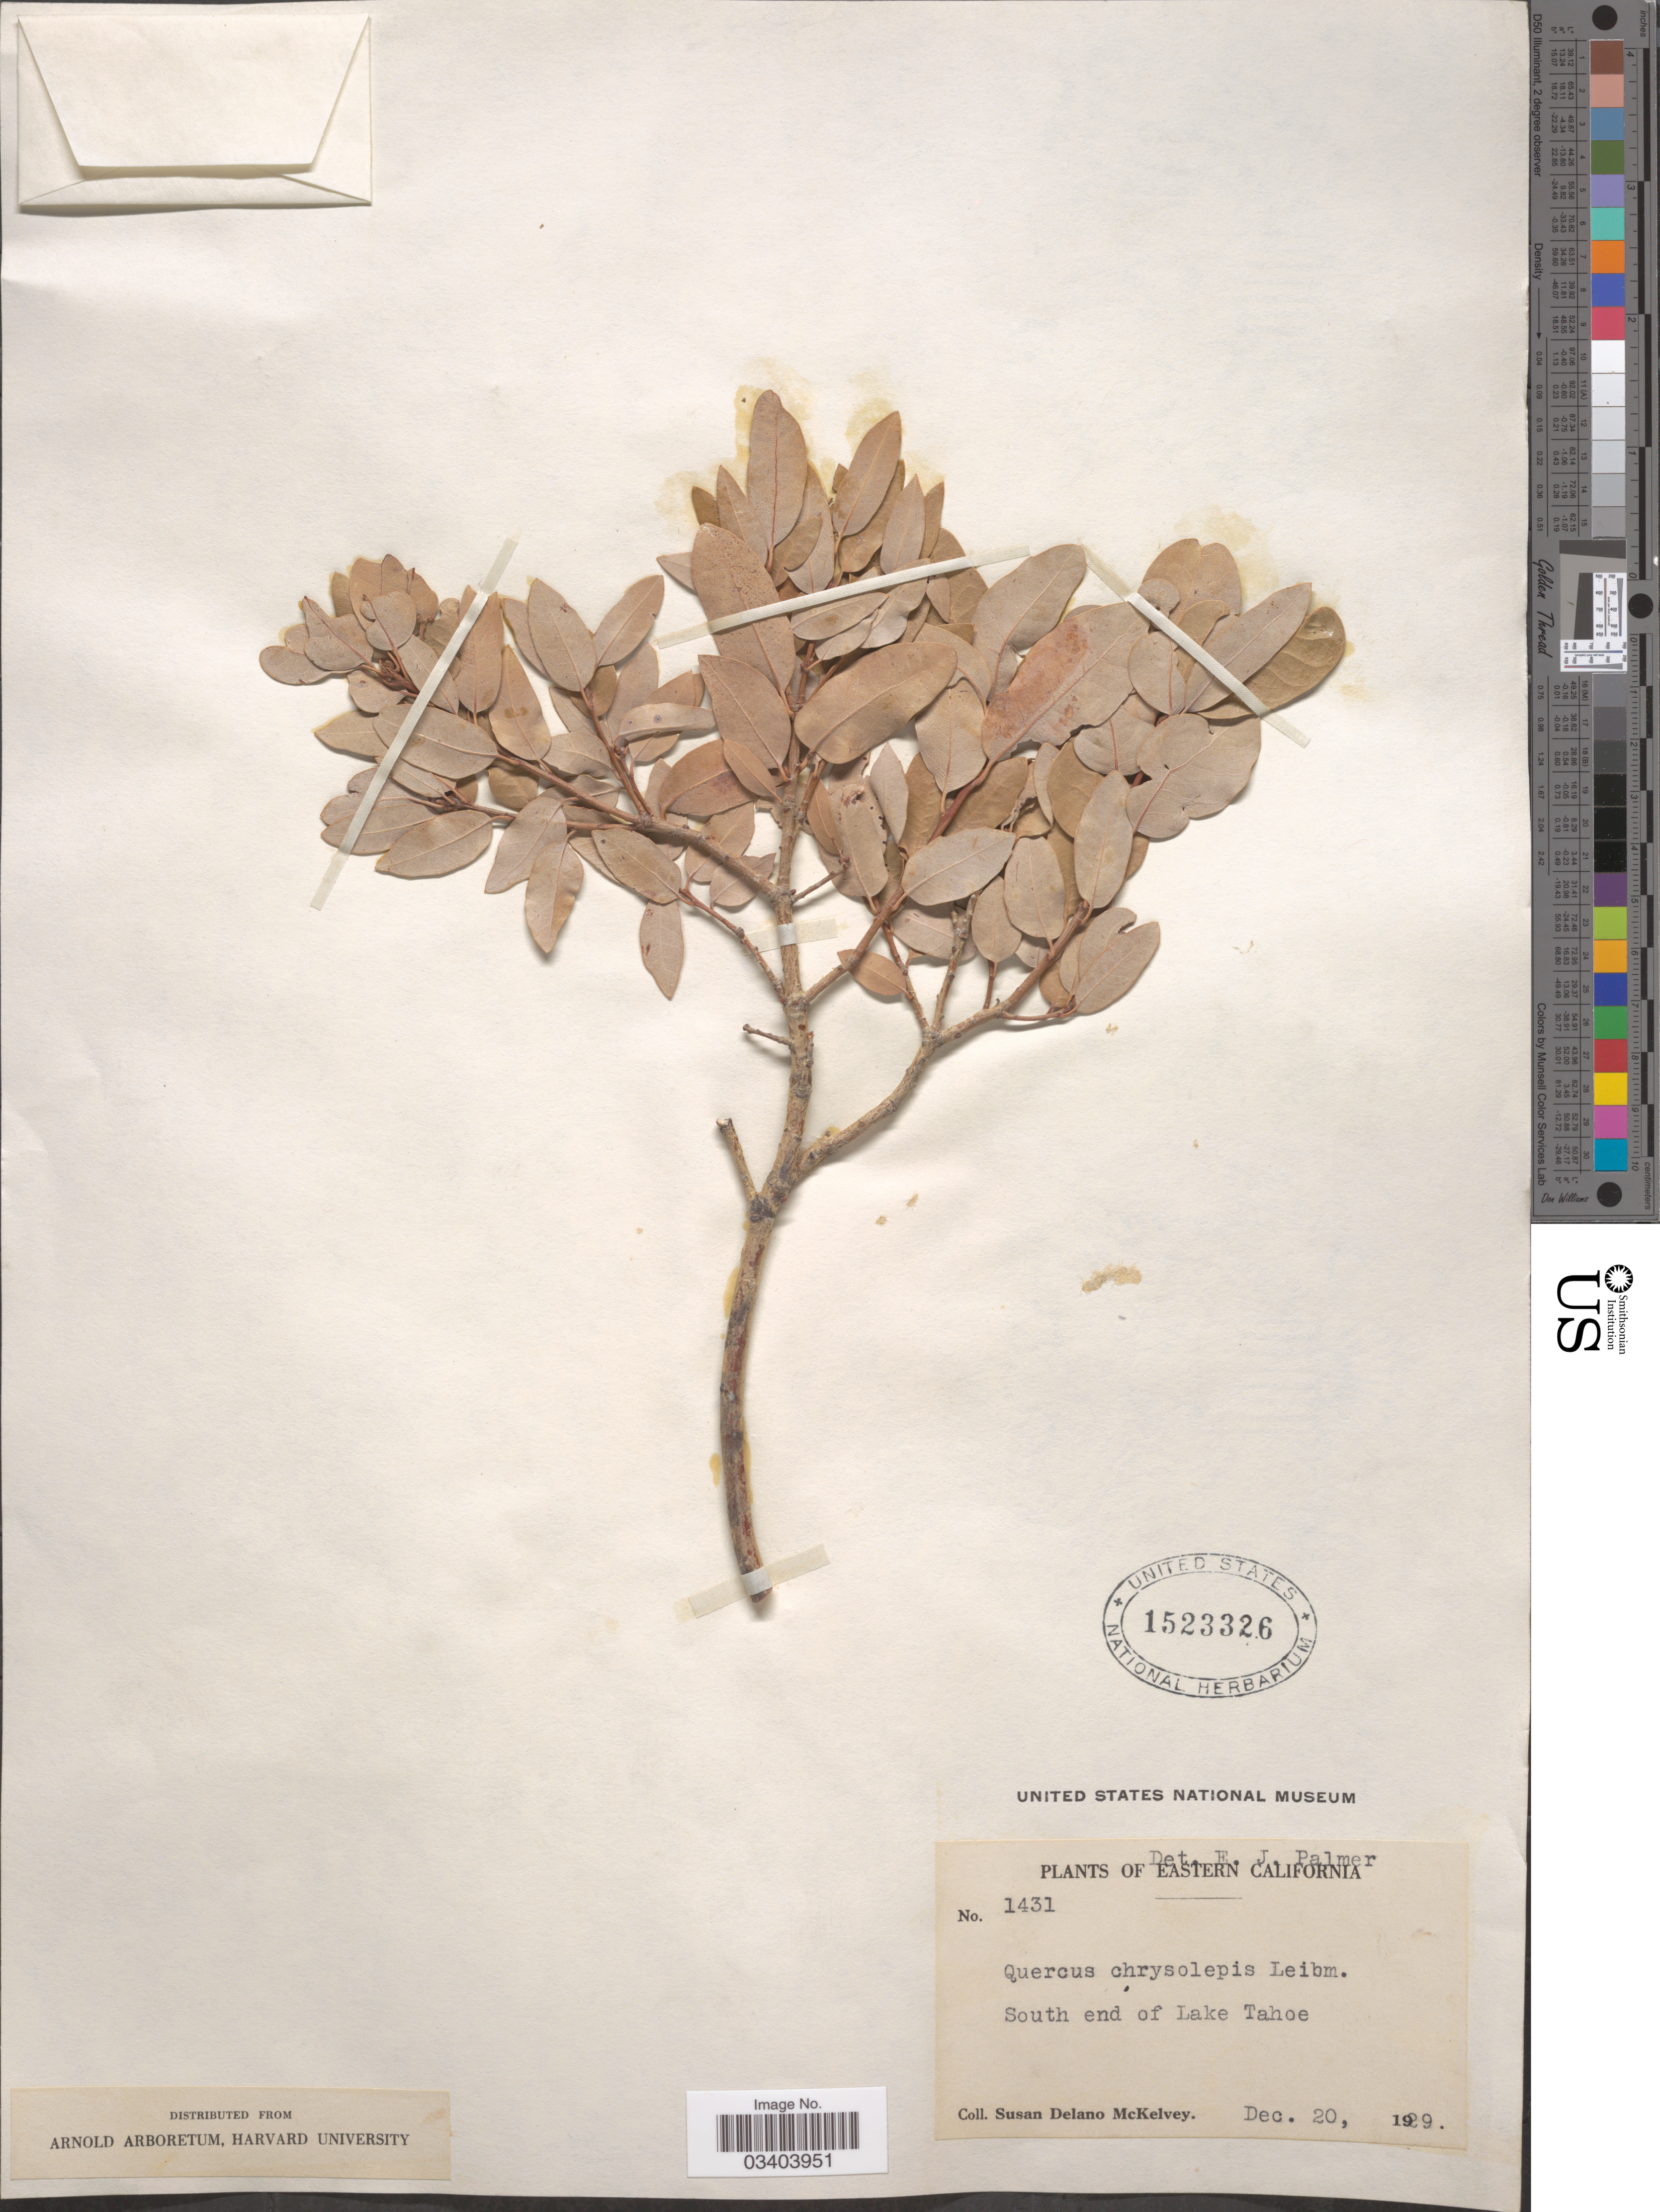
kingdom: Plantae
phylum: Tracheophyta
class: Magnoliopsida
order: Fagales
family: Fagaceae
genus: Quercus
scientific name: Quercus chrysolepis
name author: Liebm.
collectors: S. A. McKelvey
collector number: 1431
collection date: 1929-12-20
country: United States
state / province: California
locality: Eastern California. South end of Lake Tahoe.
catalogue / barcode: US 1523326